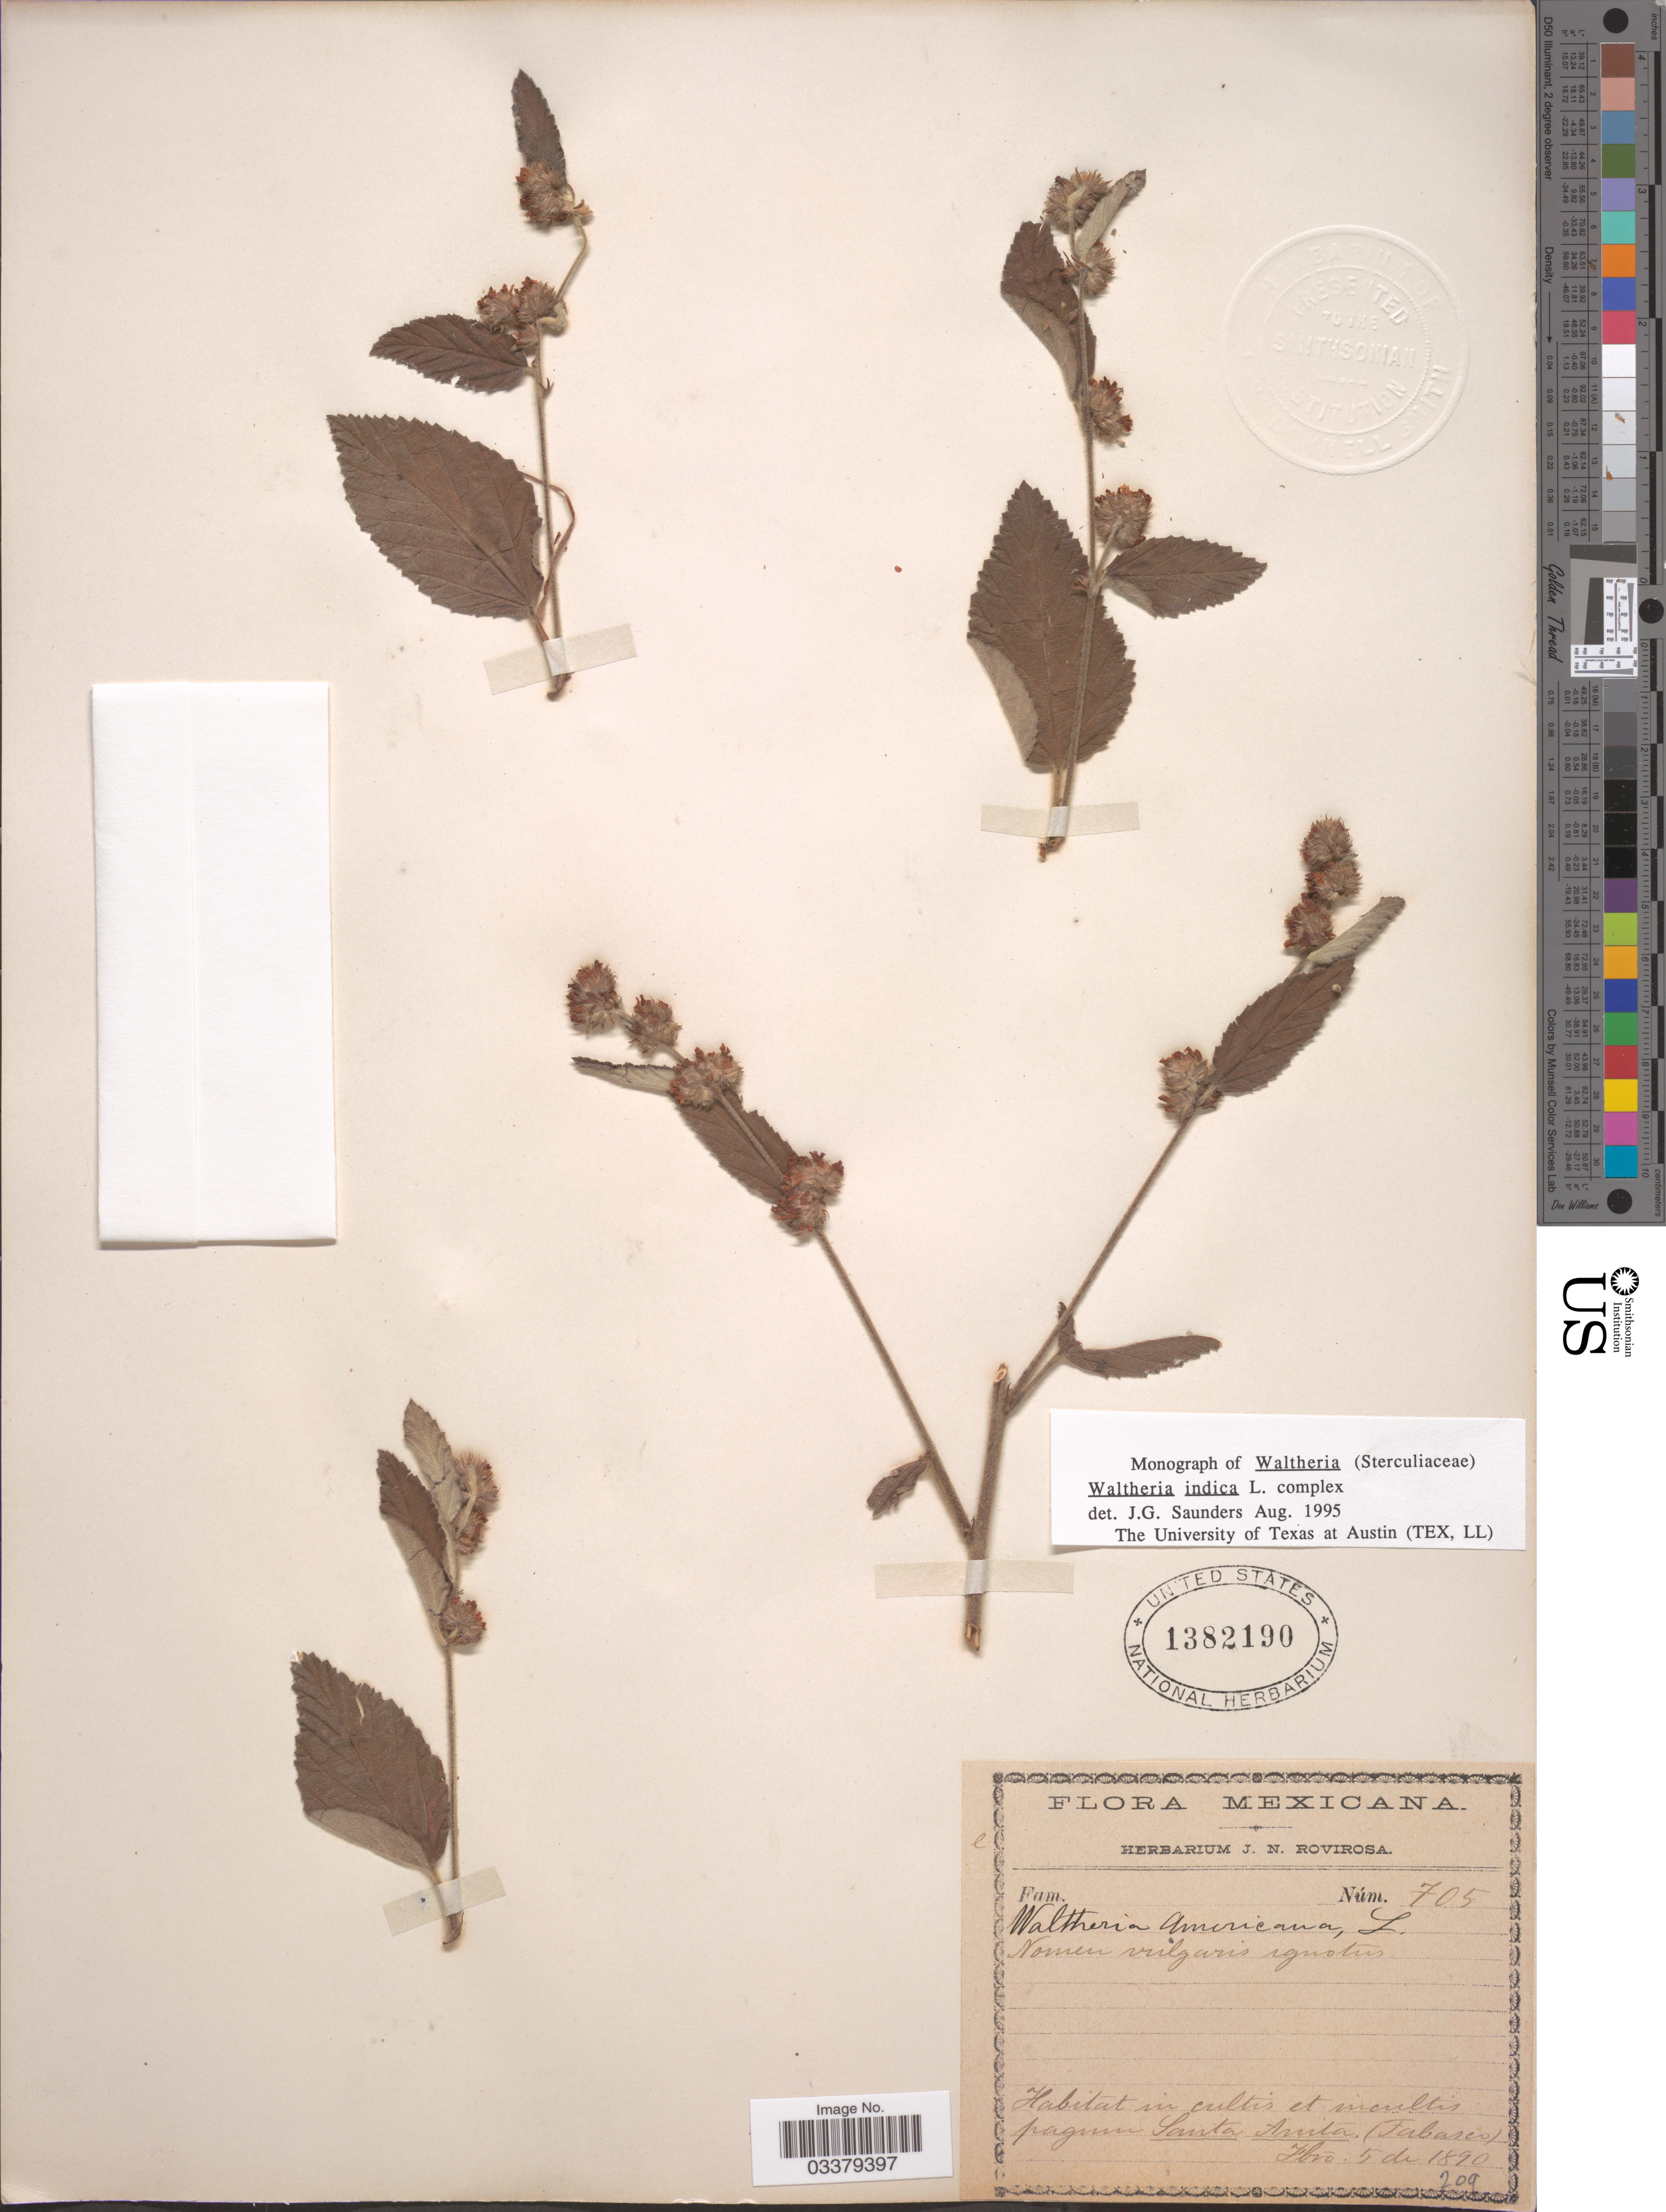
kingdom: Plantae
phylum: Tracheophyta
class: Magnoliopsida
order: Malvales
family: Malvaceae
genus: Waltheria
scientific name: Waltheria indica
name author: L.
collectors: ex herb. J. N. Rovirosa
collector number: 705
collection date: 1890-02-05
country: Mexico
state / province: Tabasco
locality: Pagum Santa Anita.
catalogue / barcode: US 1382190